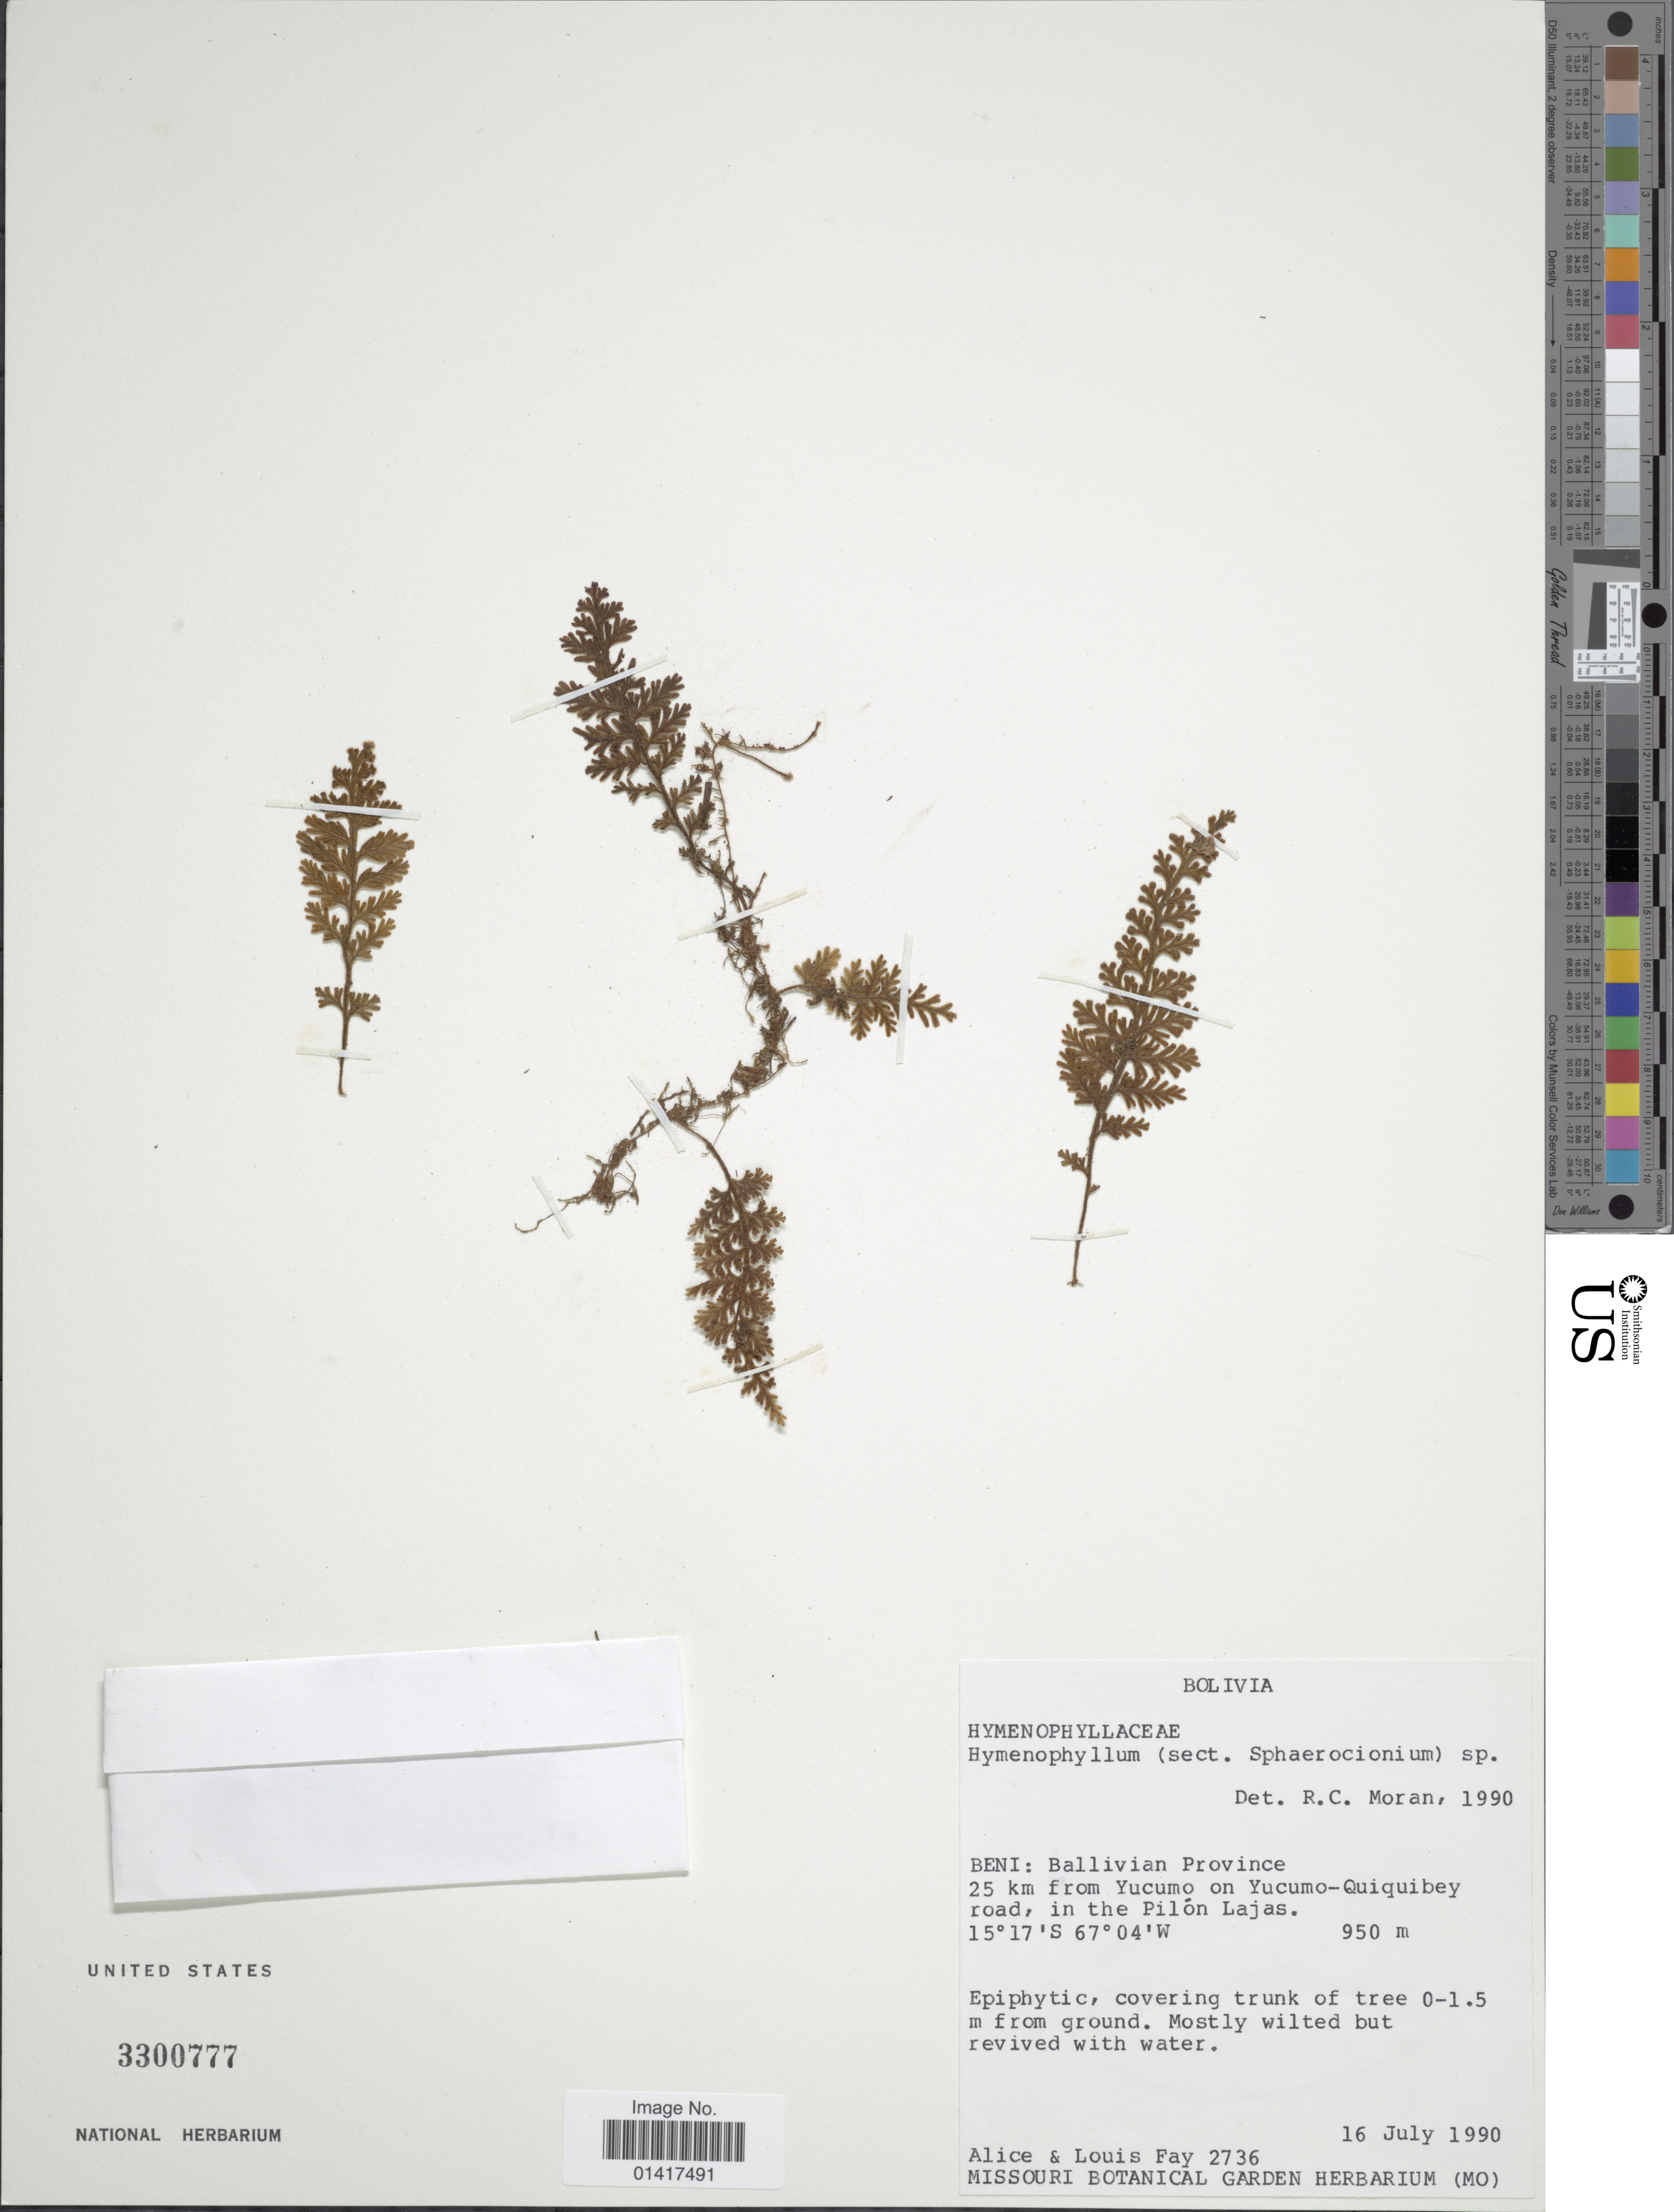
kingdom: Plantae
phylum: Tracheophyta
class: Polypodiopsida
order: Hymenophyllales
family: Hymenophyllaceae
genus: Hymenophyllum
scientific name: Hymenophyllum sp.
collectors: A. Fay & L. Fay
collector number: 2736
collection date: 1990-07-16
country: Bolivia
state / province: Beni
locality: Ballivian Province. 25 km from Yucumo on Yucumo-Quiquibey road, in the Pilon Lajas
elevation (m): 950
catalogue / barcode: US 3300777